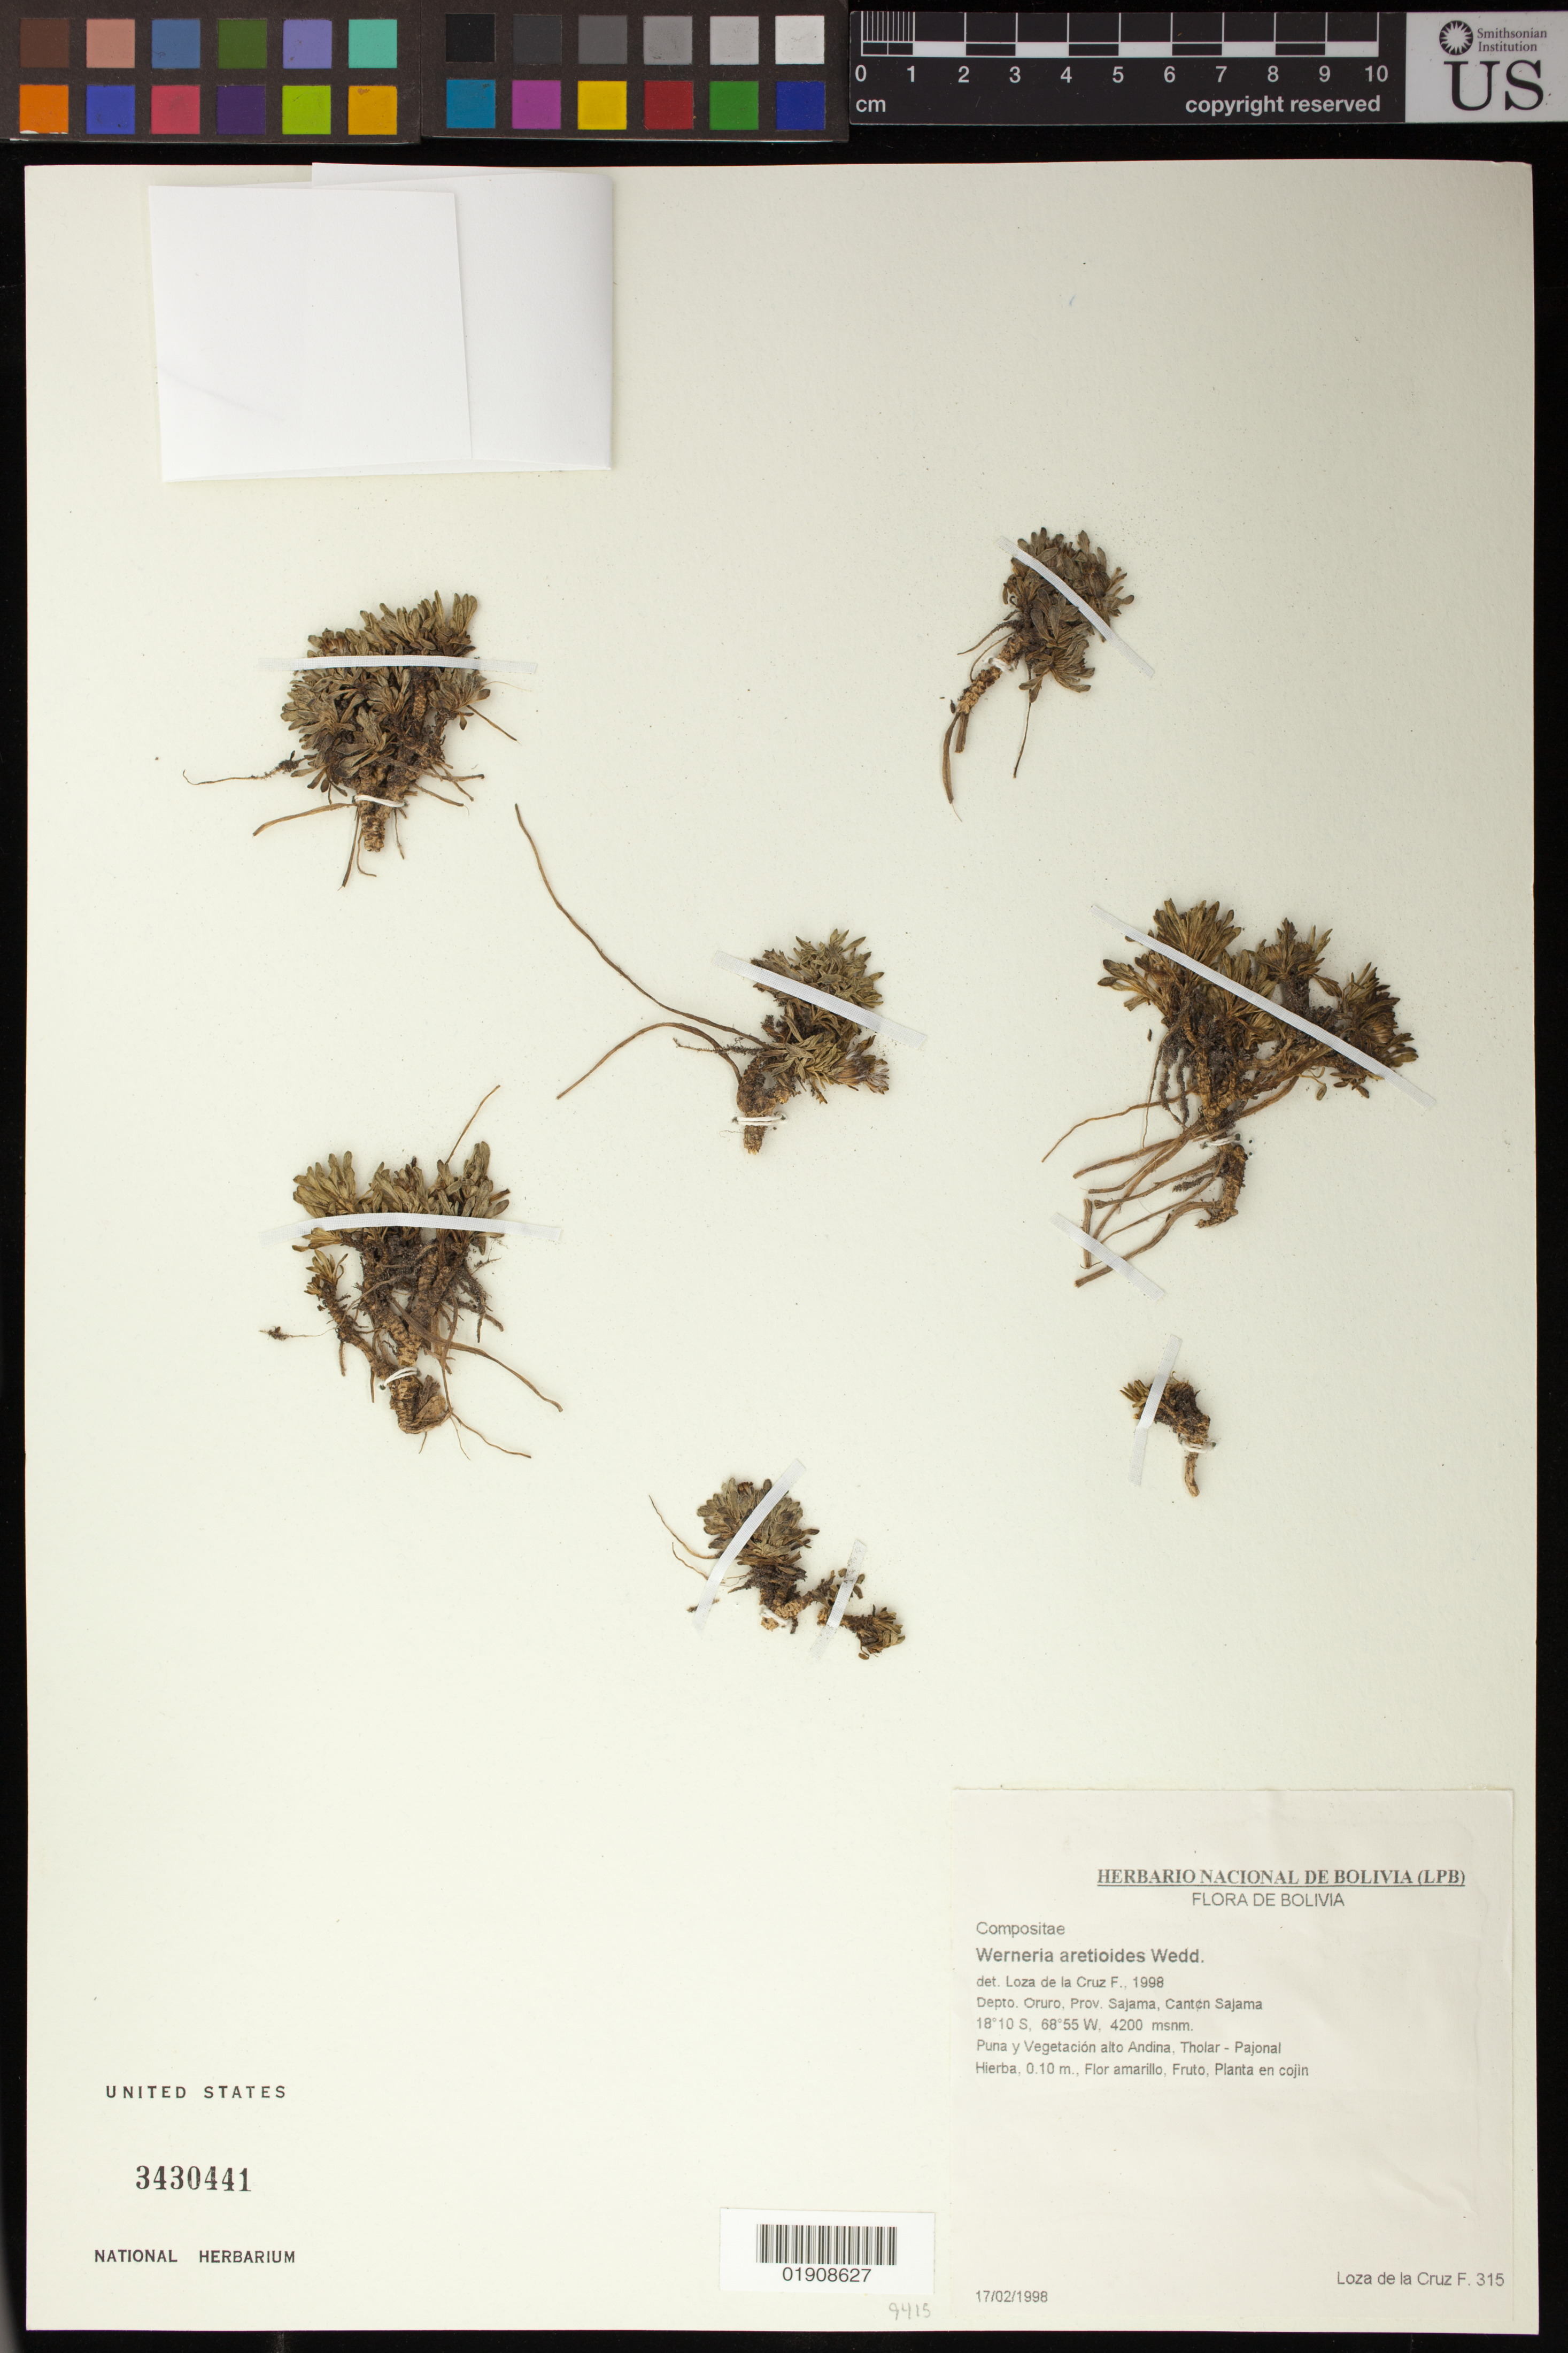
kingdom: Plantae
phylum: Tracheophyta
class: Magnoliopsida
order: Asterales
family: Asteraceae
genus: Senecio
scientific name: Senecio melanandrus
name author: (Wedd.) J. Calvo et al.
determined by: Calvo, Joel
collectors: L. Cruz F.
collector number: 315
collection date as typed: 17 Feb 1998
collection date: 1998-02-17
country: Bolivia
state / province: Oruro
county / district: Sajama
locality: Canten Sajama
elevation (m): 4200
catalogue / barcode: US 3430441